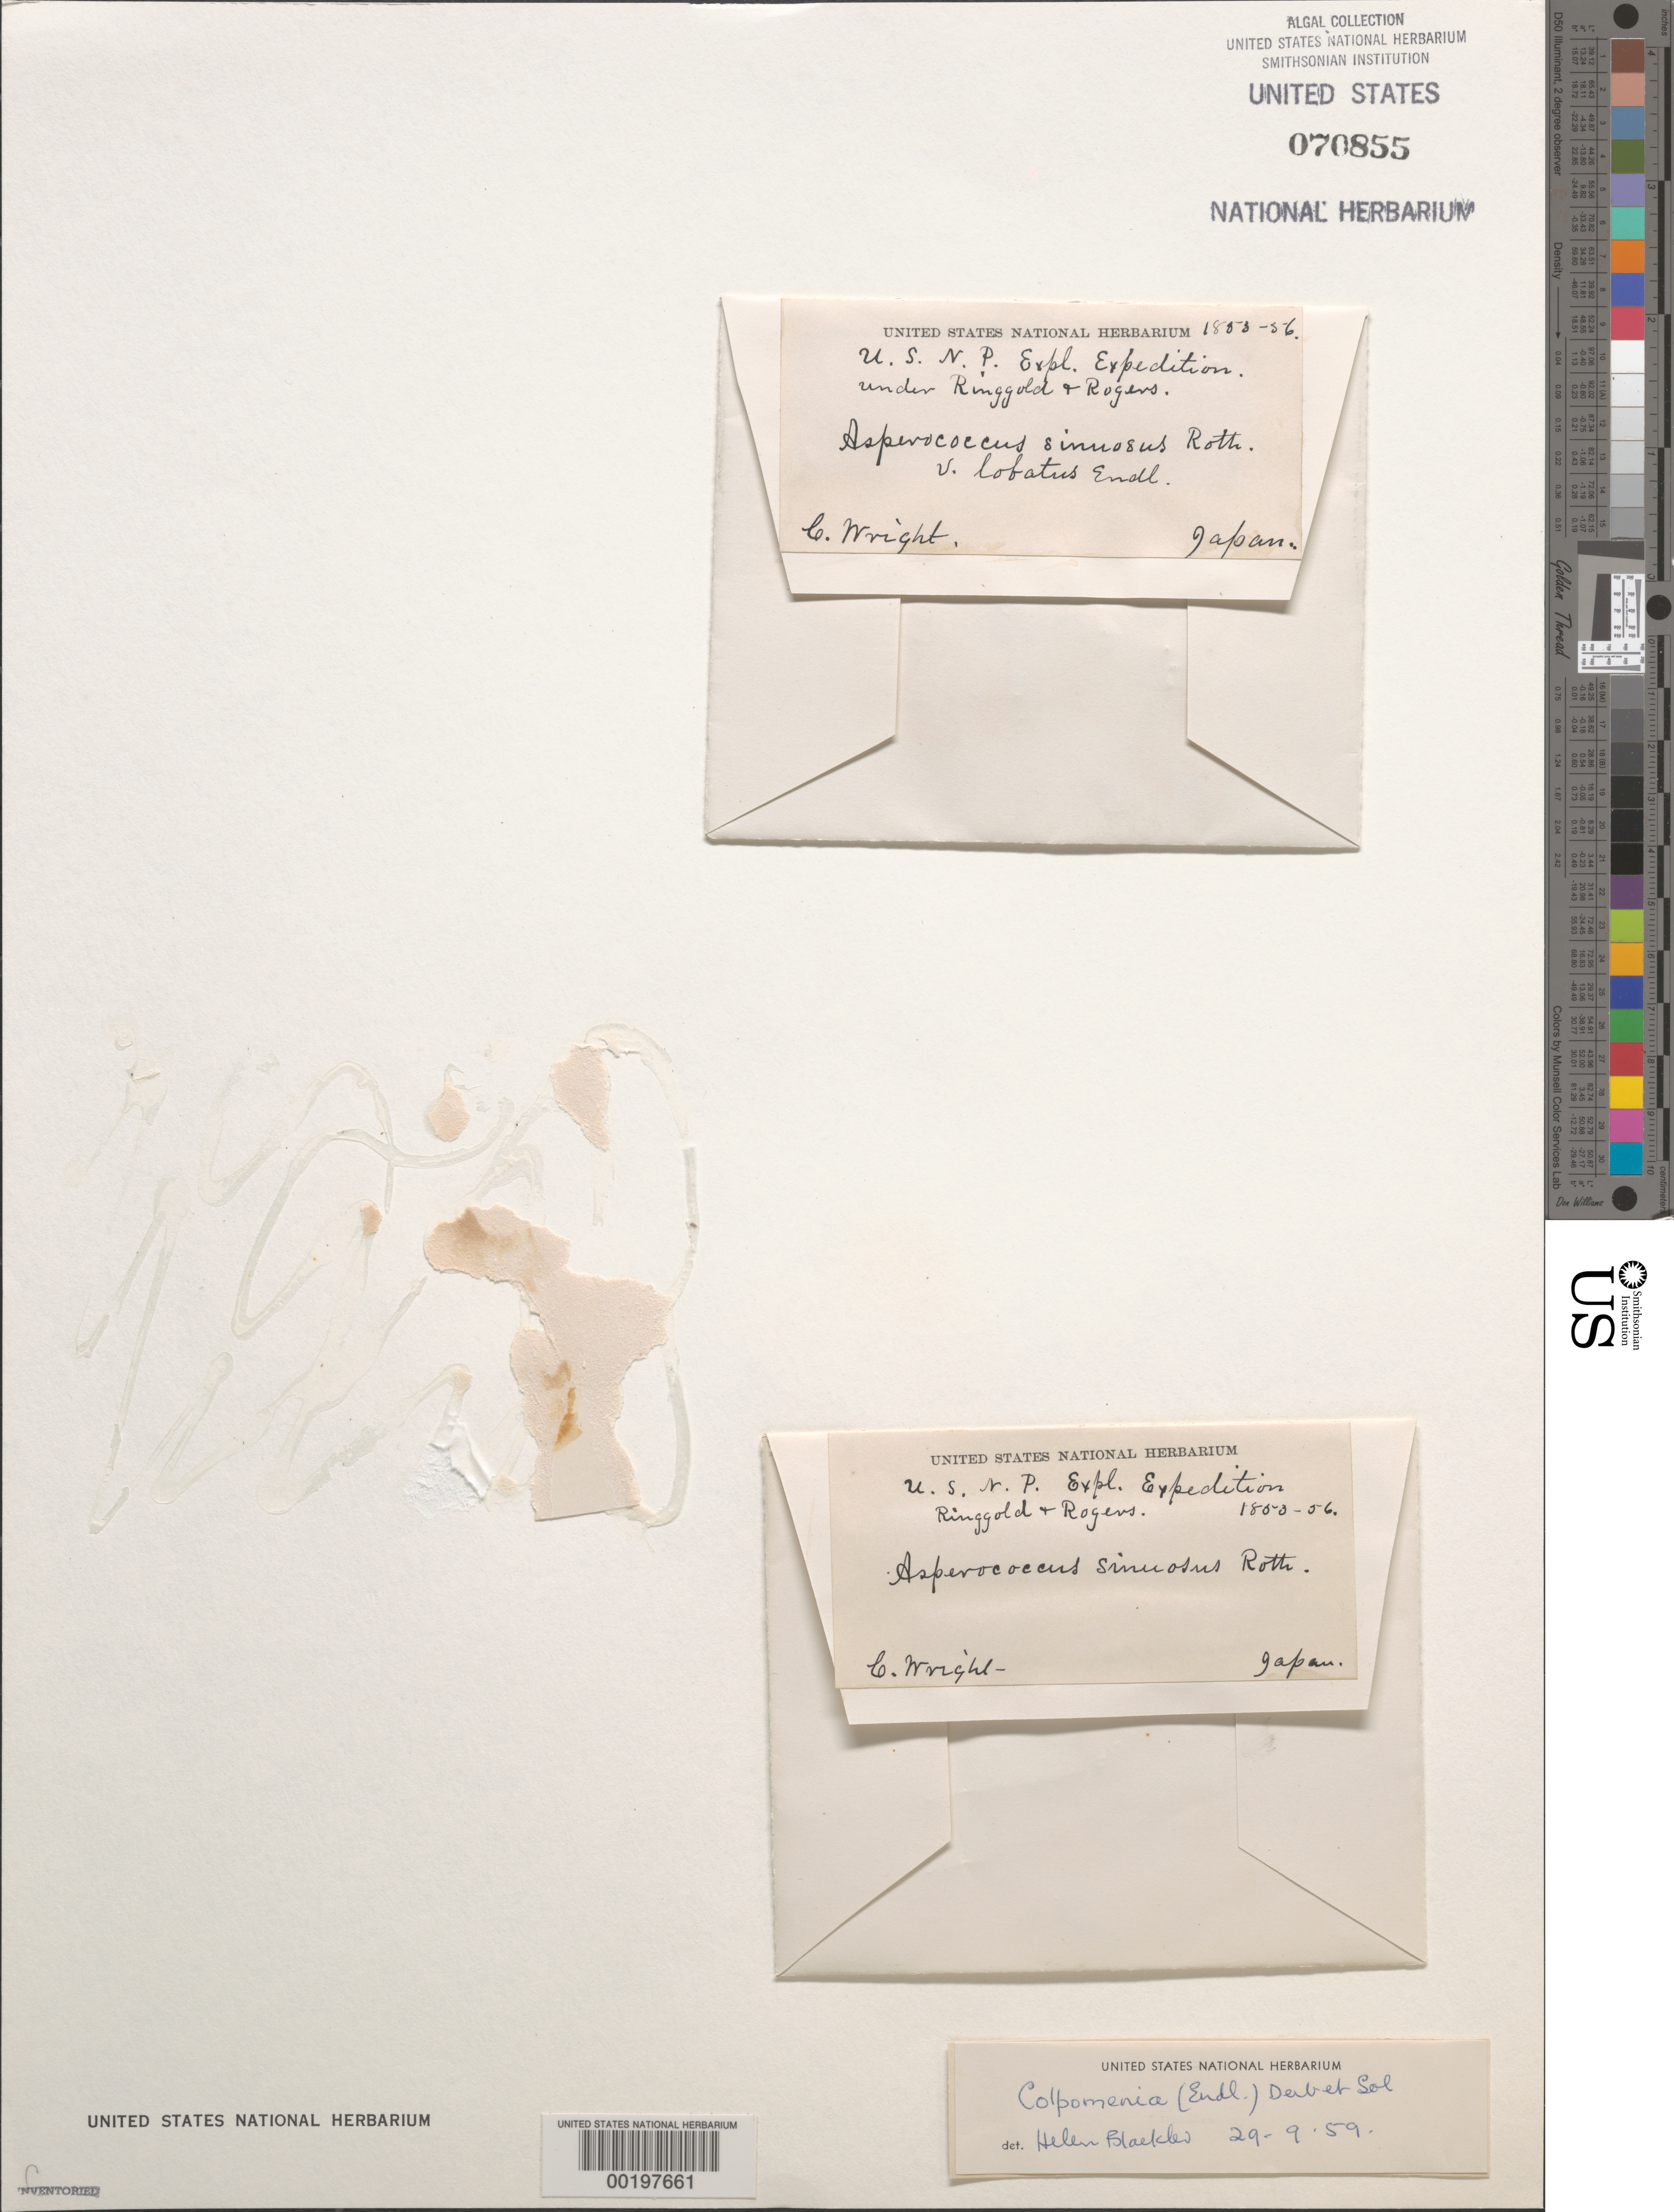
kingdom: Chromista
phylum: Ochrophyta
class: Phaeophyceae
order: Scytosiphonales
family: Scytosiphonaceae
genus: Colpomenia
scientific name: Colpomenia sp.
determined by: Blackler, H.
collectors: C. Wright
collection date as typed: May 1855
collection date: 1855-05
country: Japan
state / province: Sizuoka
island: Honshu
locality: Shimoda (Simodah)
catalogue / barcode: US 70855